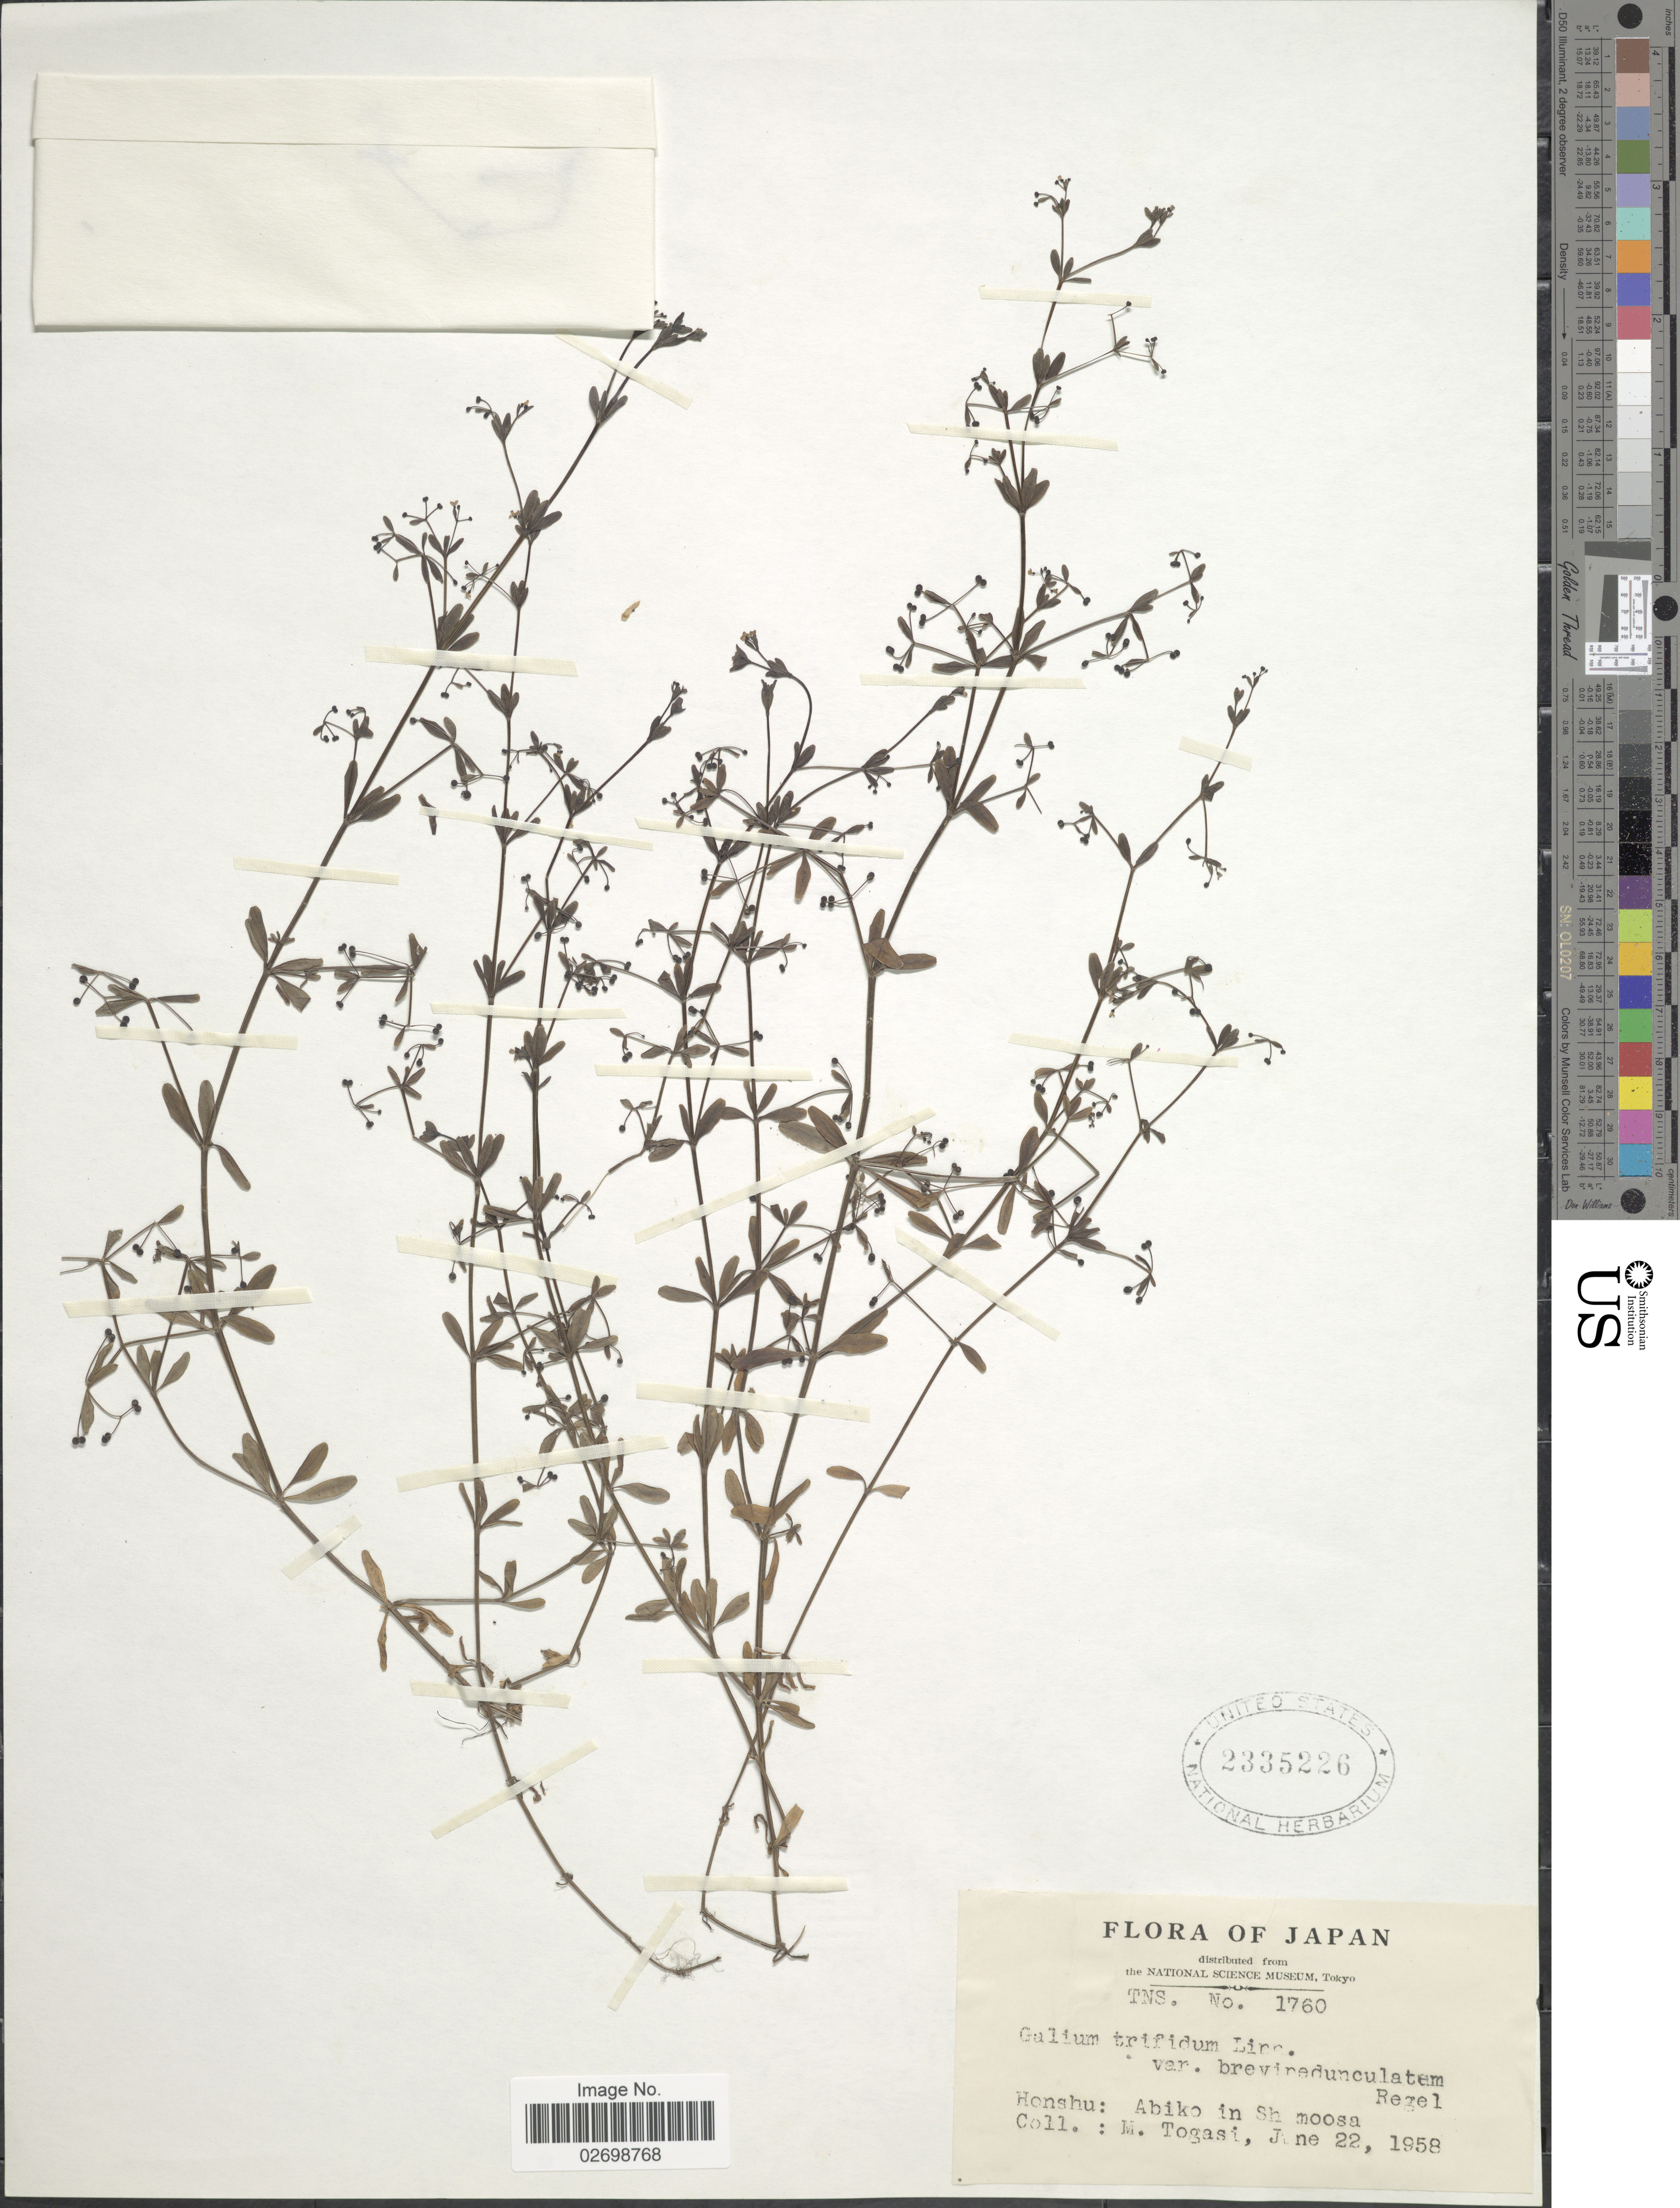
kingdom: Plantae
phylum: Tracheophyta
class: Magnoliopsida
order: Gentianales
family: Rubiaceae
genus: Galium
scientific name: Galium trifidum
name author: L.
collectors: M. Togashi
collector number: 1760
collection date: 1958-06-22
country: Japan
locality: Honshu: Abiko in Shmoosa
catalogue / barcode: US 2335226